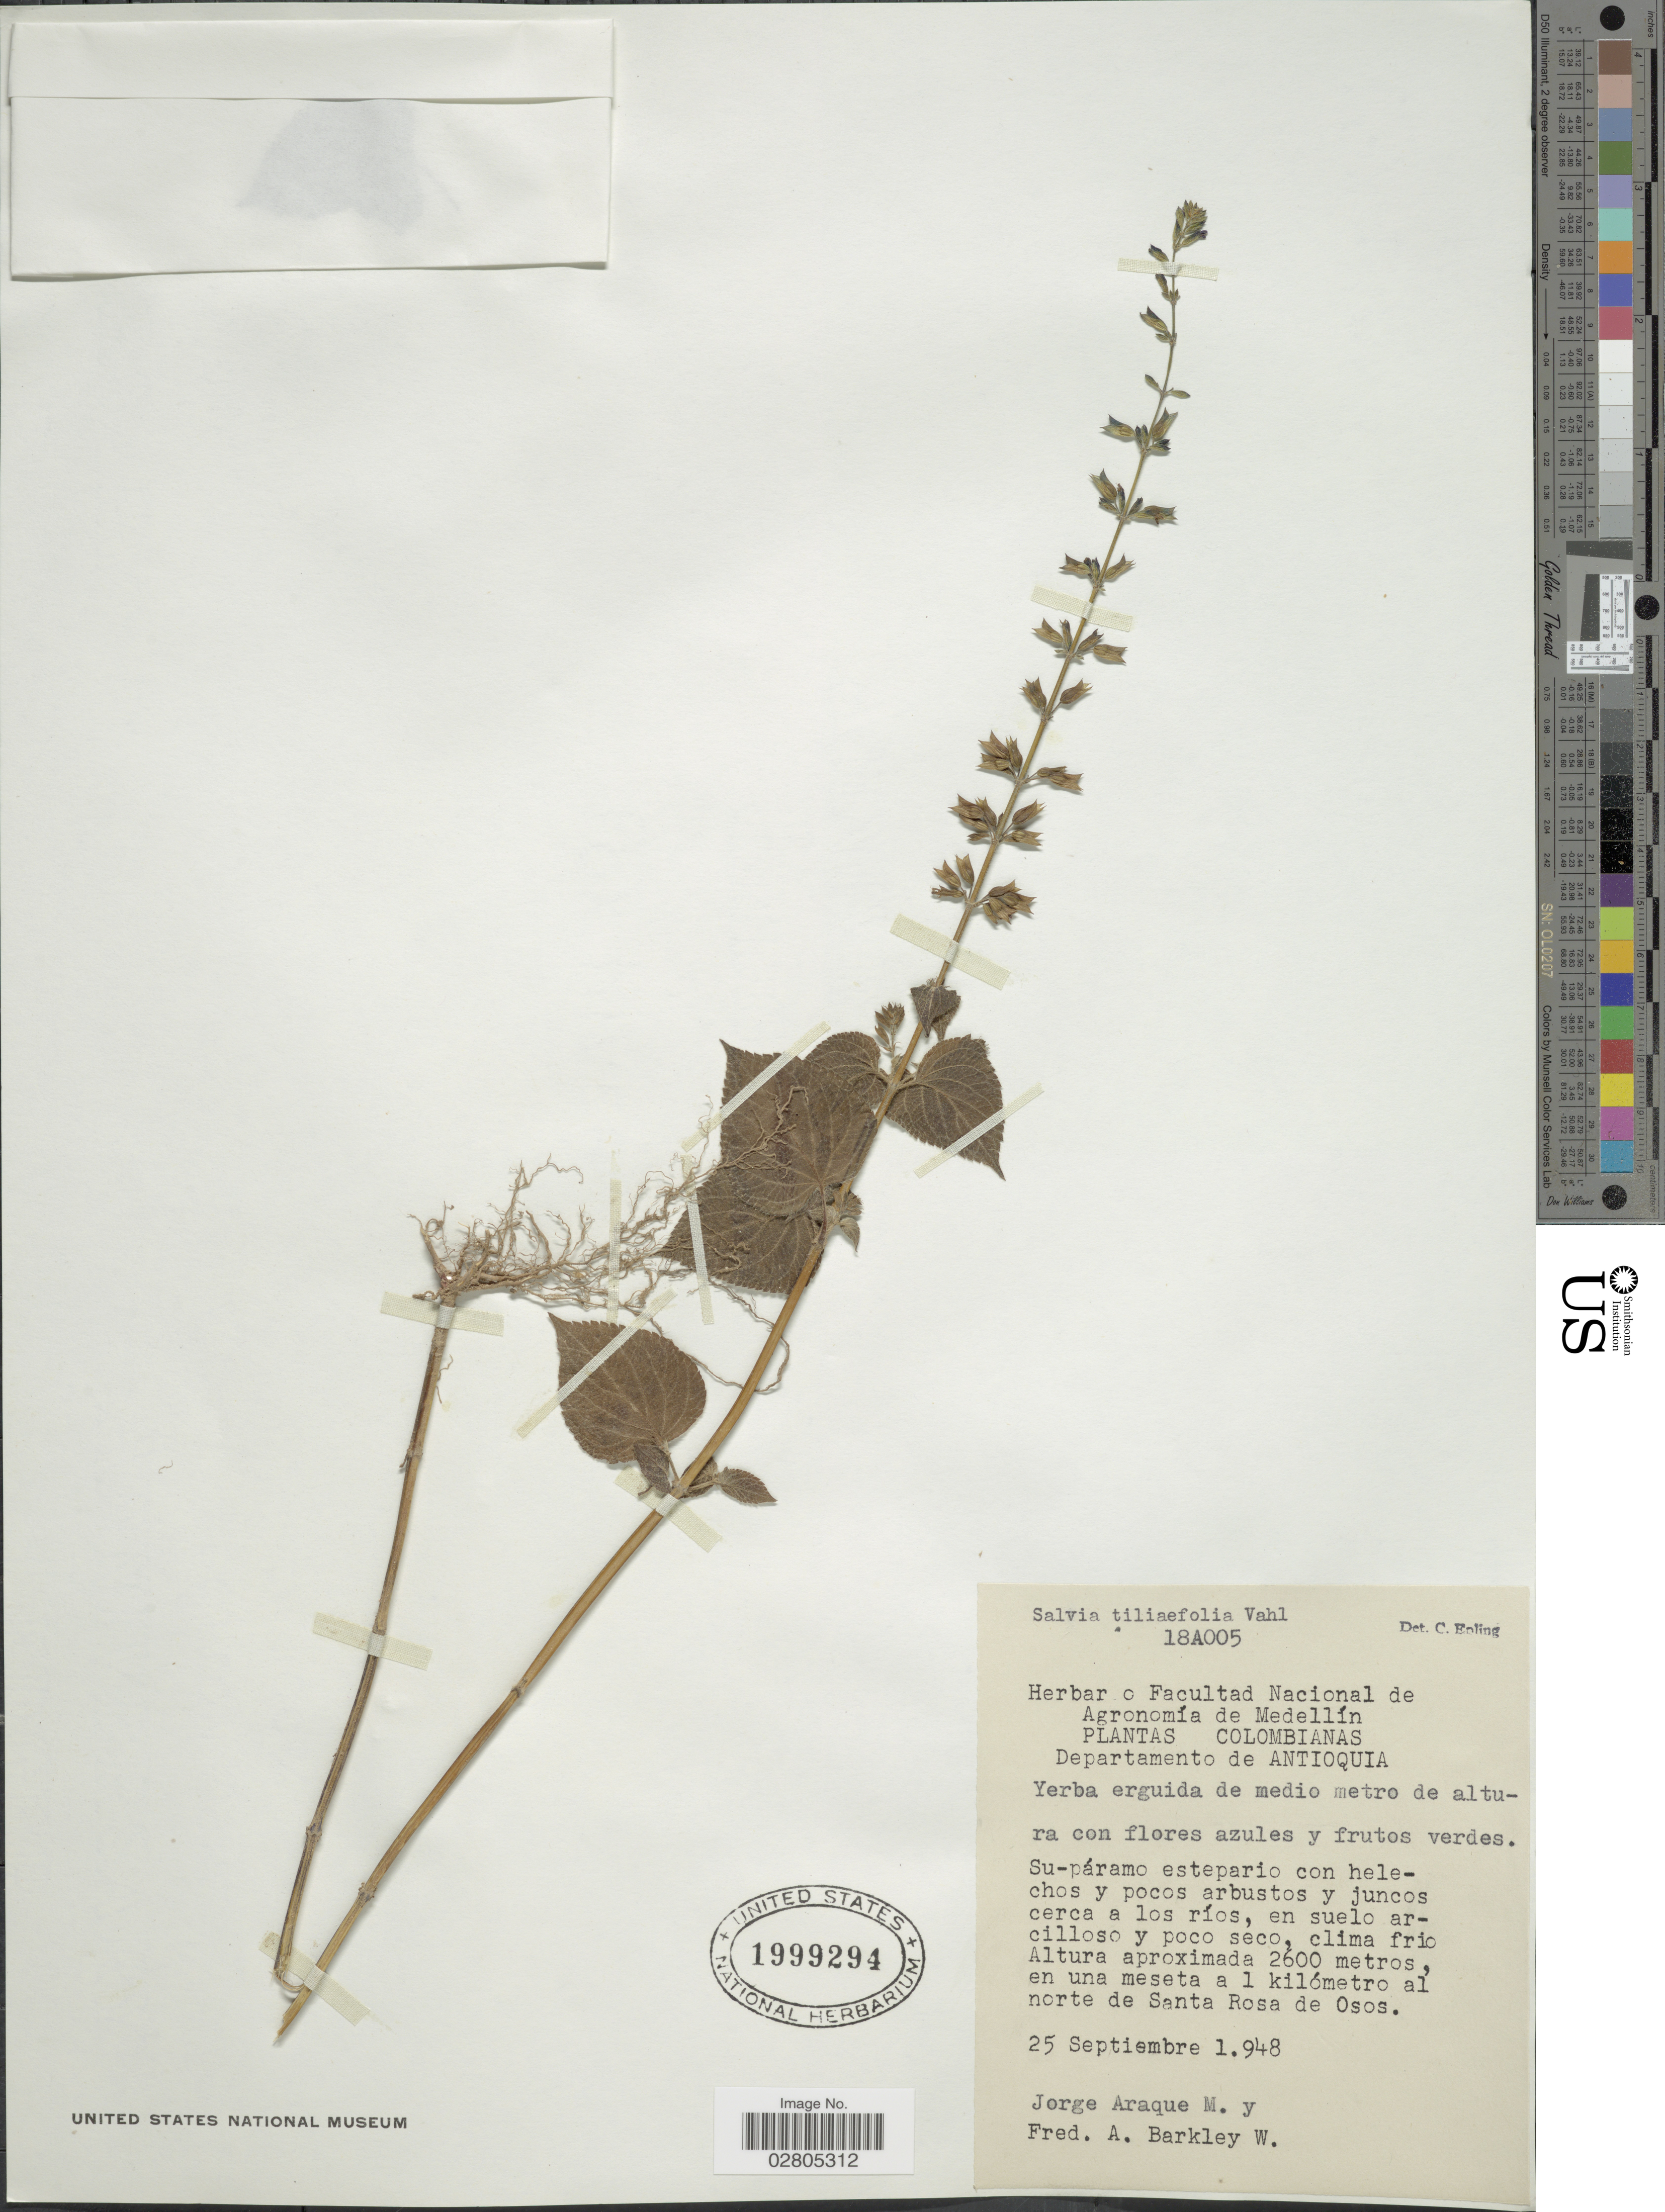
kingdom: Plantae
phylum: Tracheophyta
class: Magnoliopsida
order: Lamiales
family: Lamiaceae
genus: Salvia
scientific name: Salvia tiliifolia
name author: Vahl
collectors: J. Araque Molina & F. A. Barkley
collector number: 18A005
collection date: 1948-09-25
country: Colombia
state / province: Antioquia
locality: Departamento de Antioquia, en una meseta a 1 kilómetro al norte de Santa Rosa de Osos.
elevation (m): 2600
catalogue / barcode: US 1999294